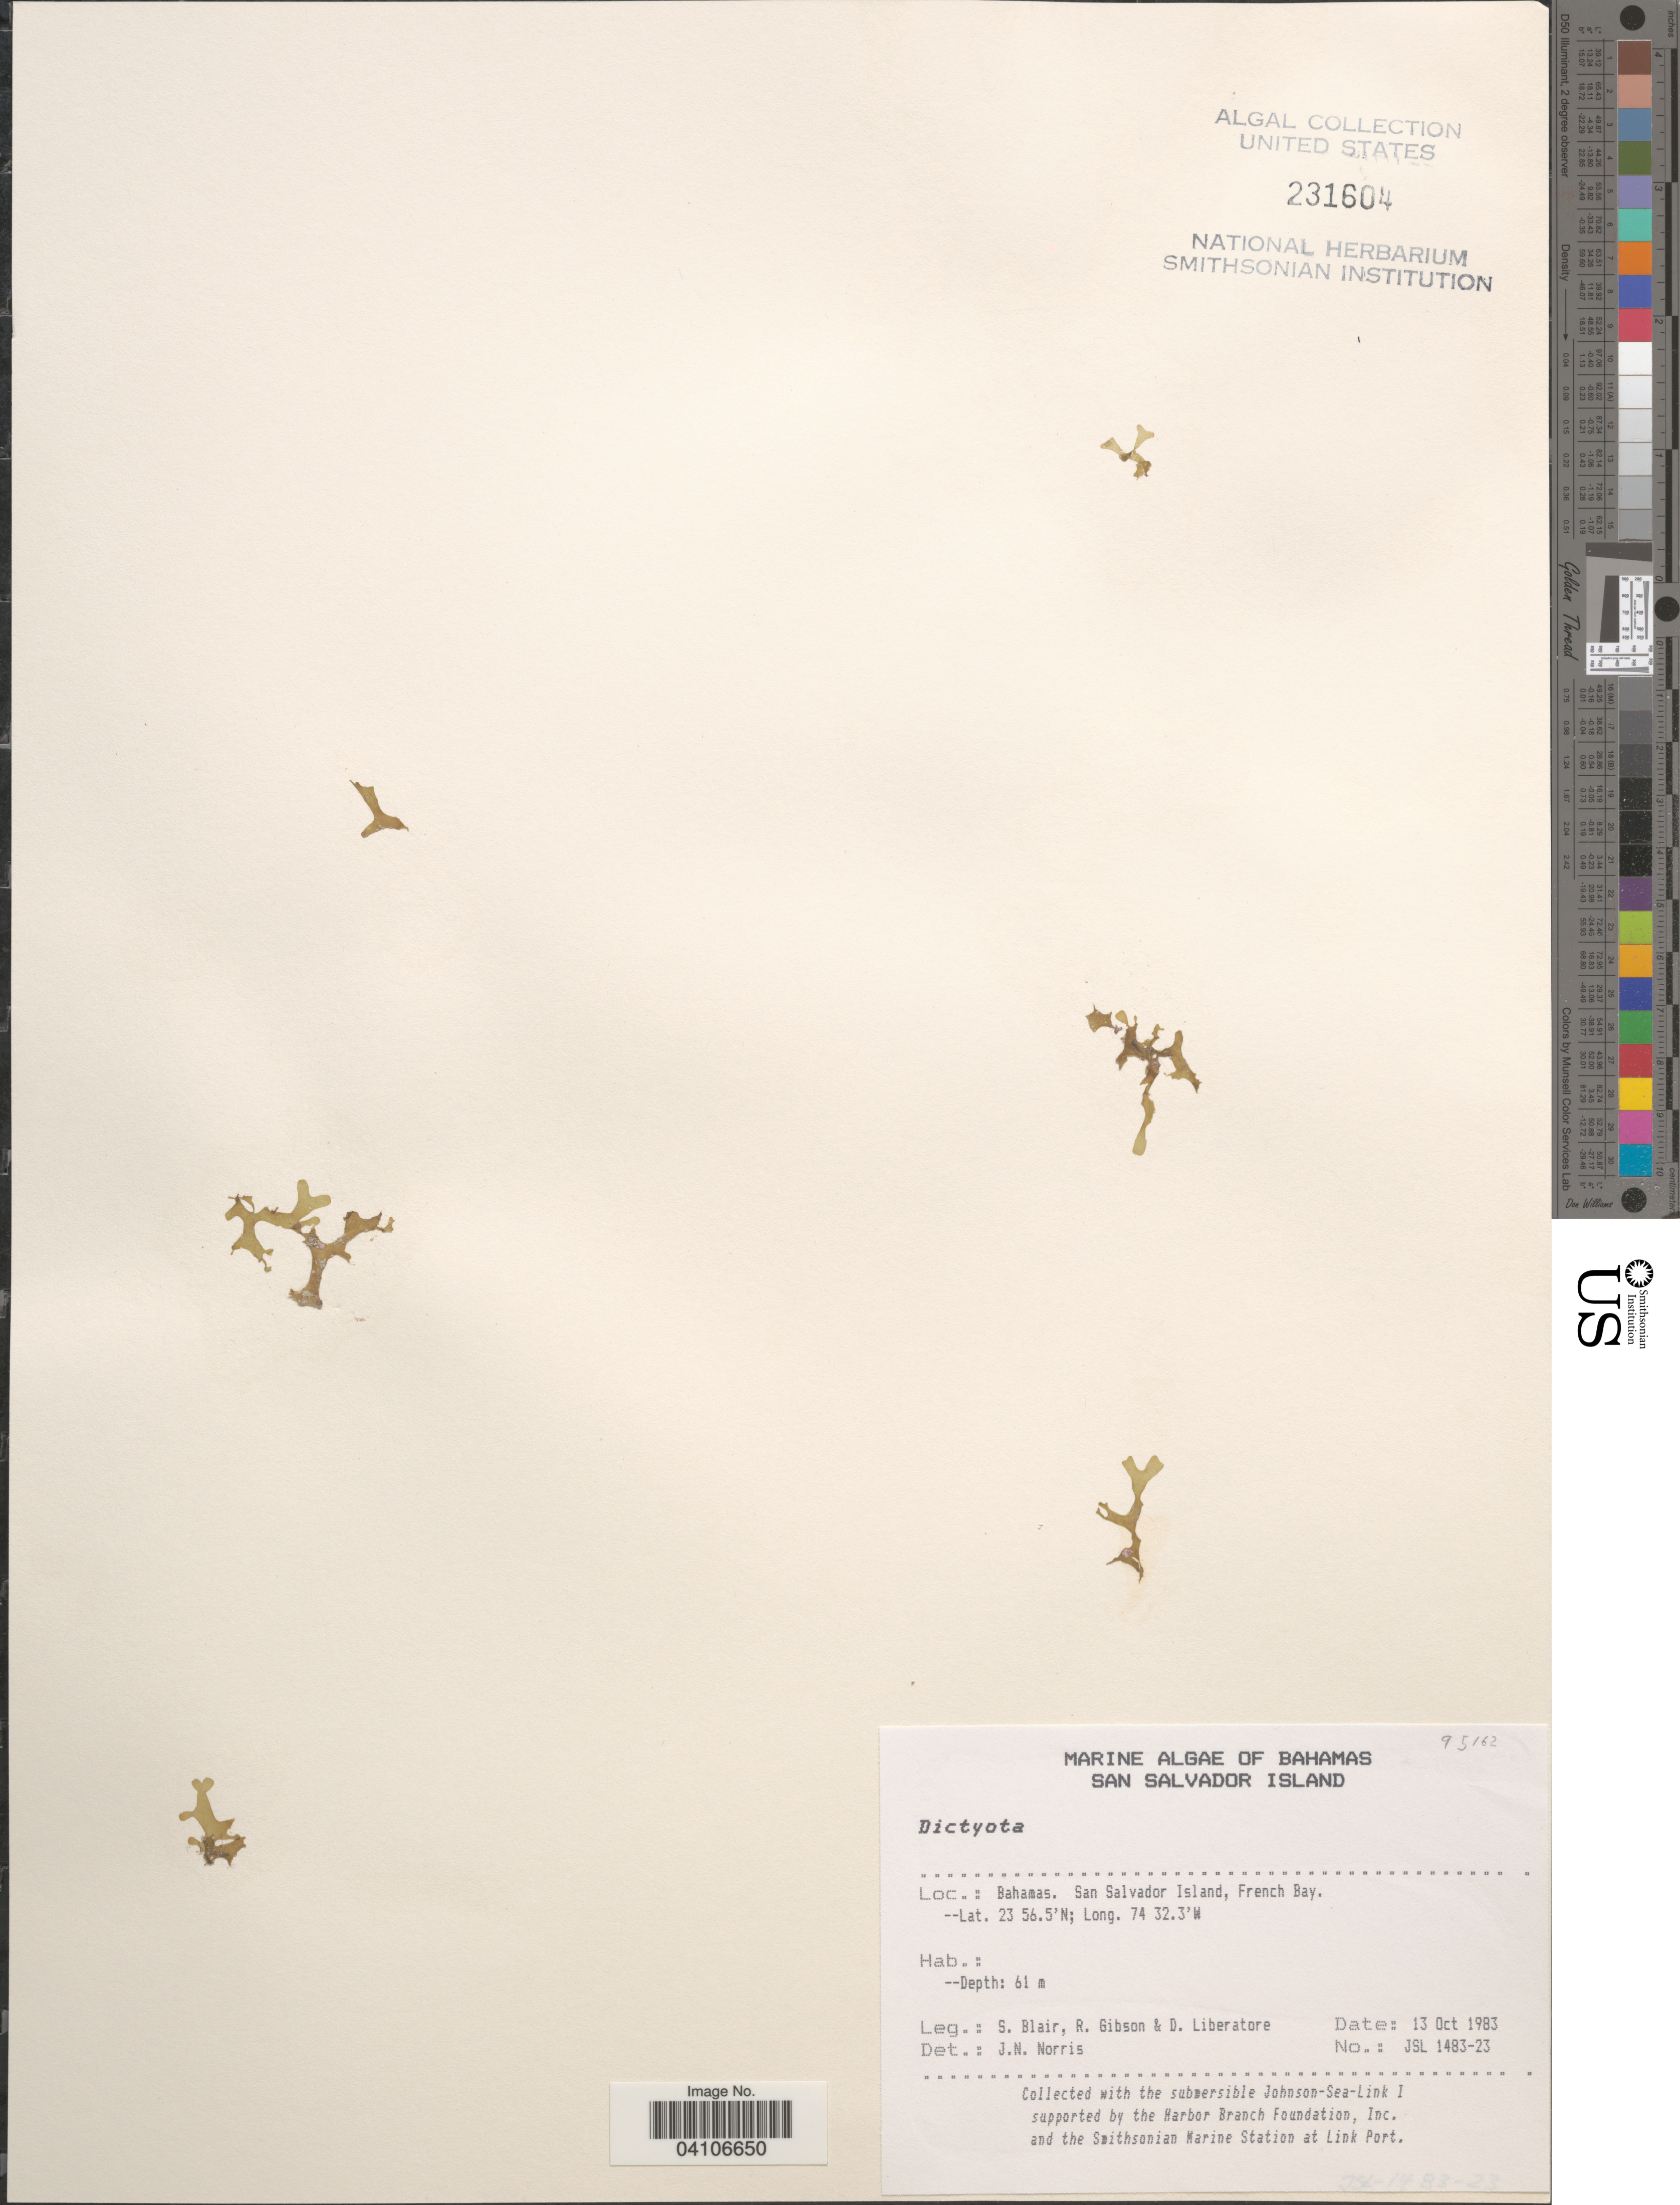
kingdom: Chromista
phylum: Ochrophyta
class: Phaeophyceae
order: Dictyotales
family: Dictyotaceae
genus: Dictyota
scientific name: Dictyota sp.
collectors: S. M. Blair, R. Gibson & D. Liberatore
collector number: JSL 1483-23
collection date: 1983-10-13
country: Bahamas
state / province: San Salvador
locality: San Salvador Island, French Bay.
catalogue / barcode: US 231604